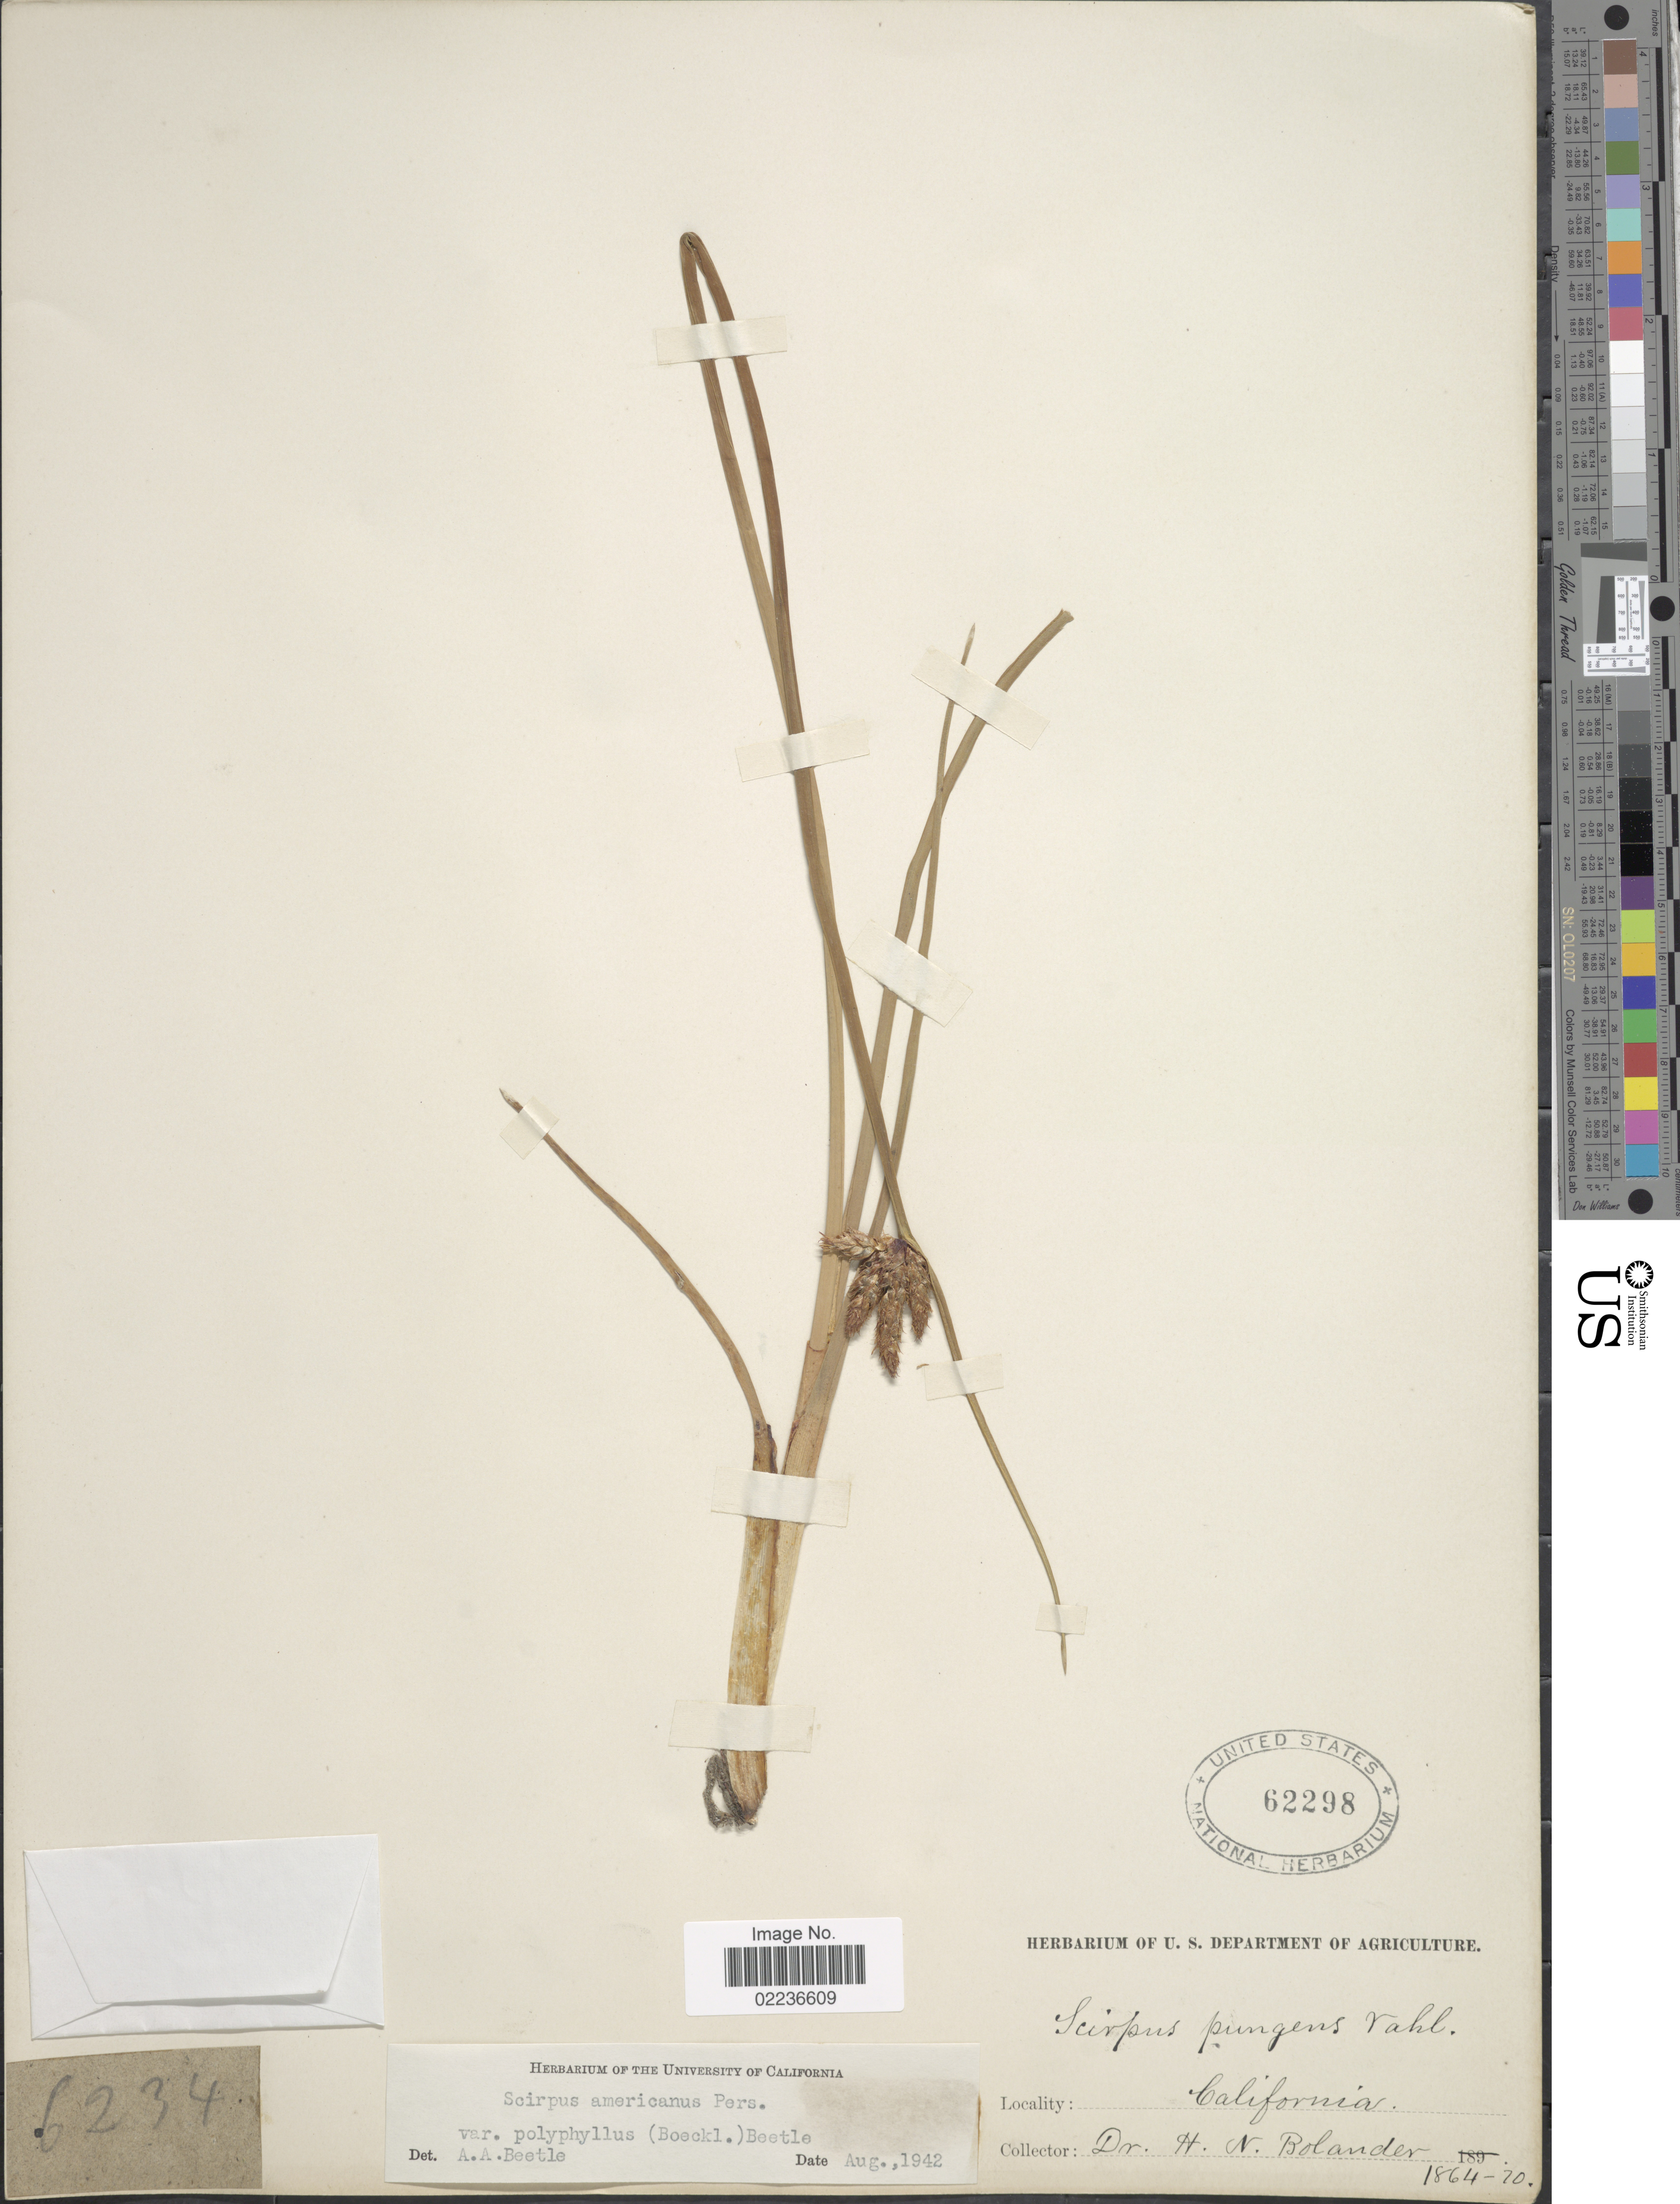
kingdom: Plantae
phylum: Tracheophyta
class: Liliopsida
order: Poales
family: Cyperaceae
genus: Schoenoplectus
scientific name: Schoenoplectus pungens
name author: (Vahl) Palla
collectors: H. Bolander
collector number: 6234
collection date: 1864/1870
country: United States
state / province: California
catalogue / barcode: US 62298